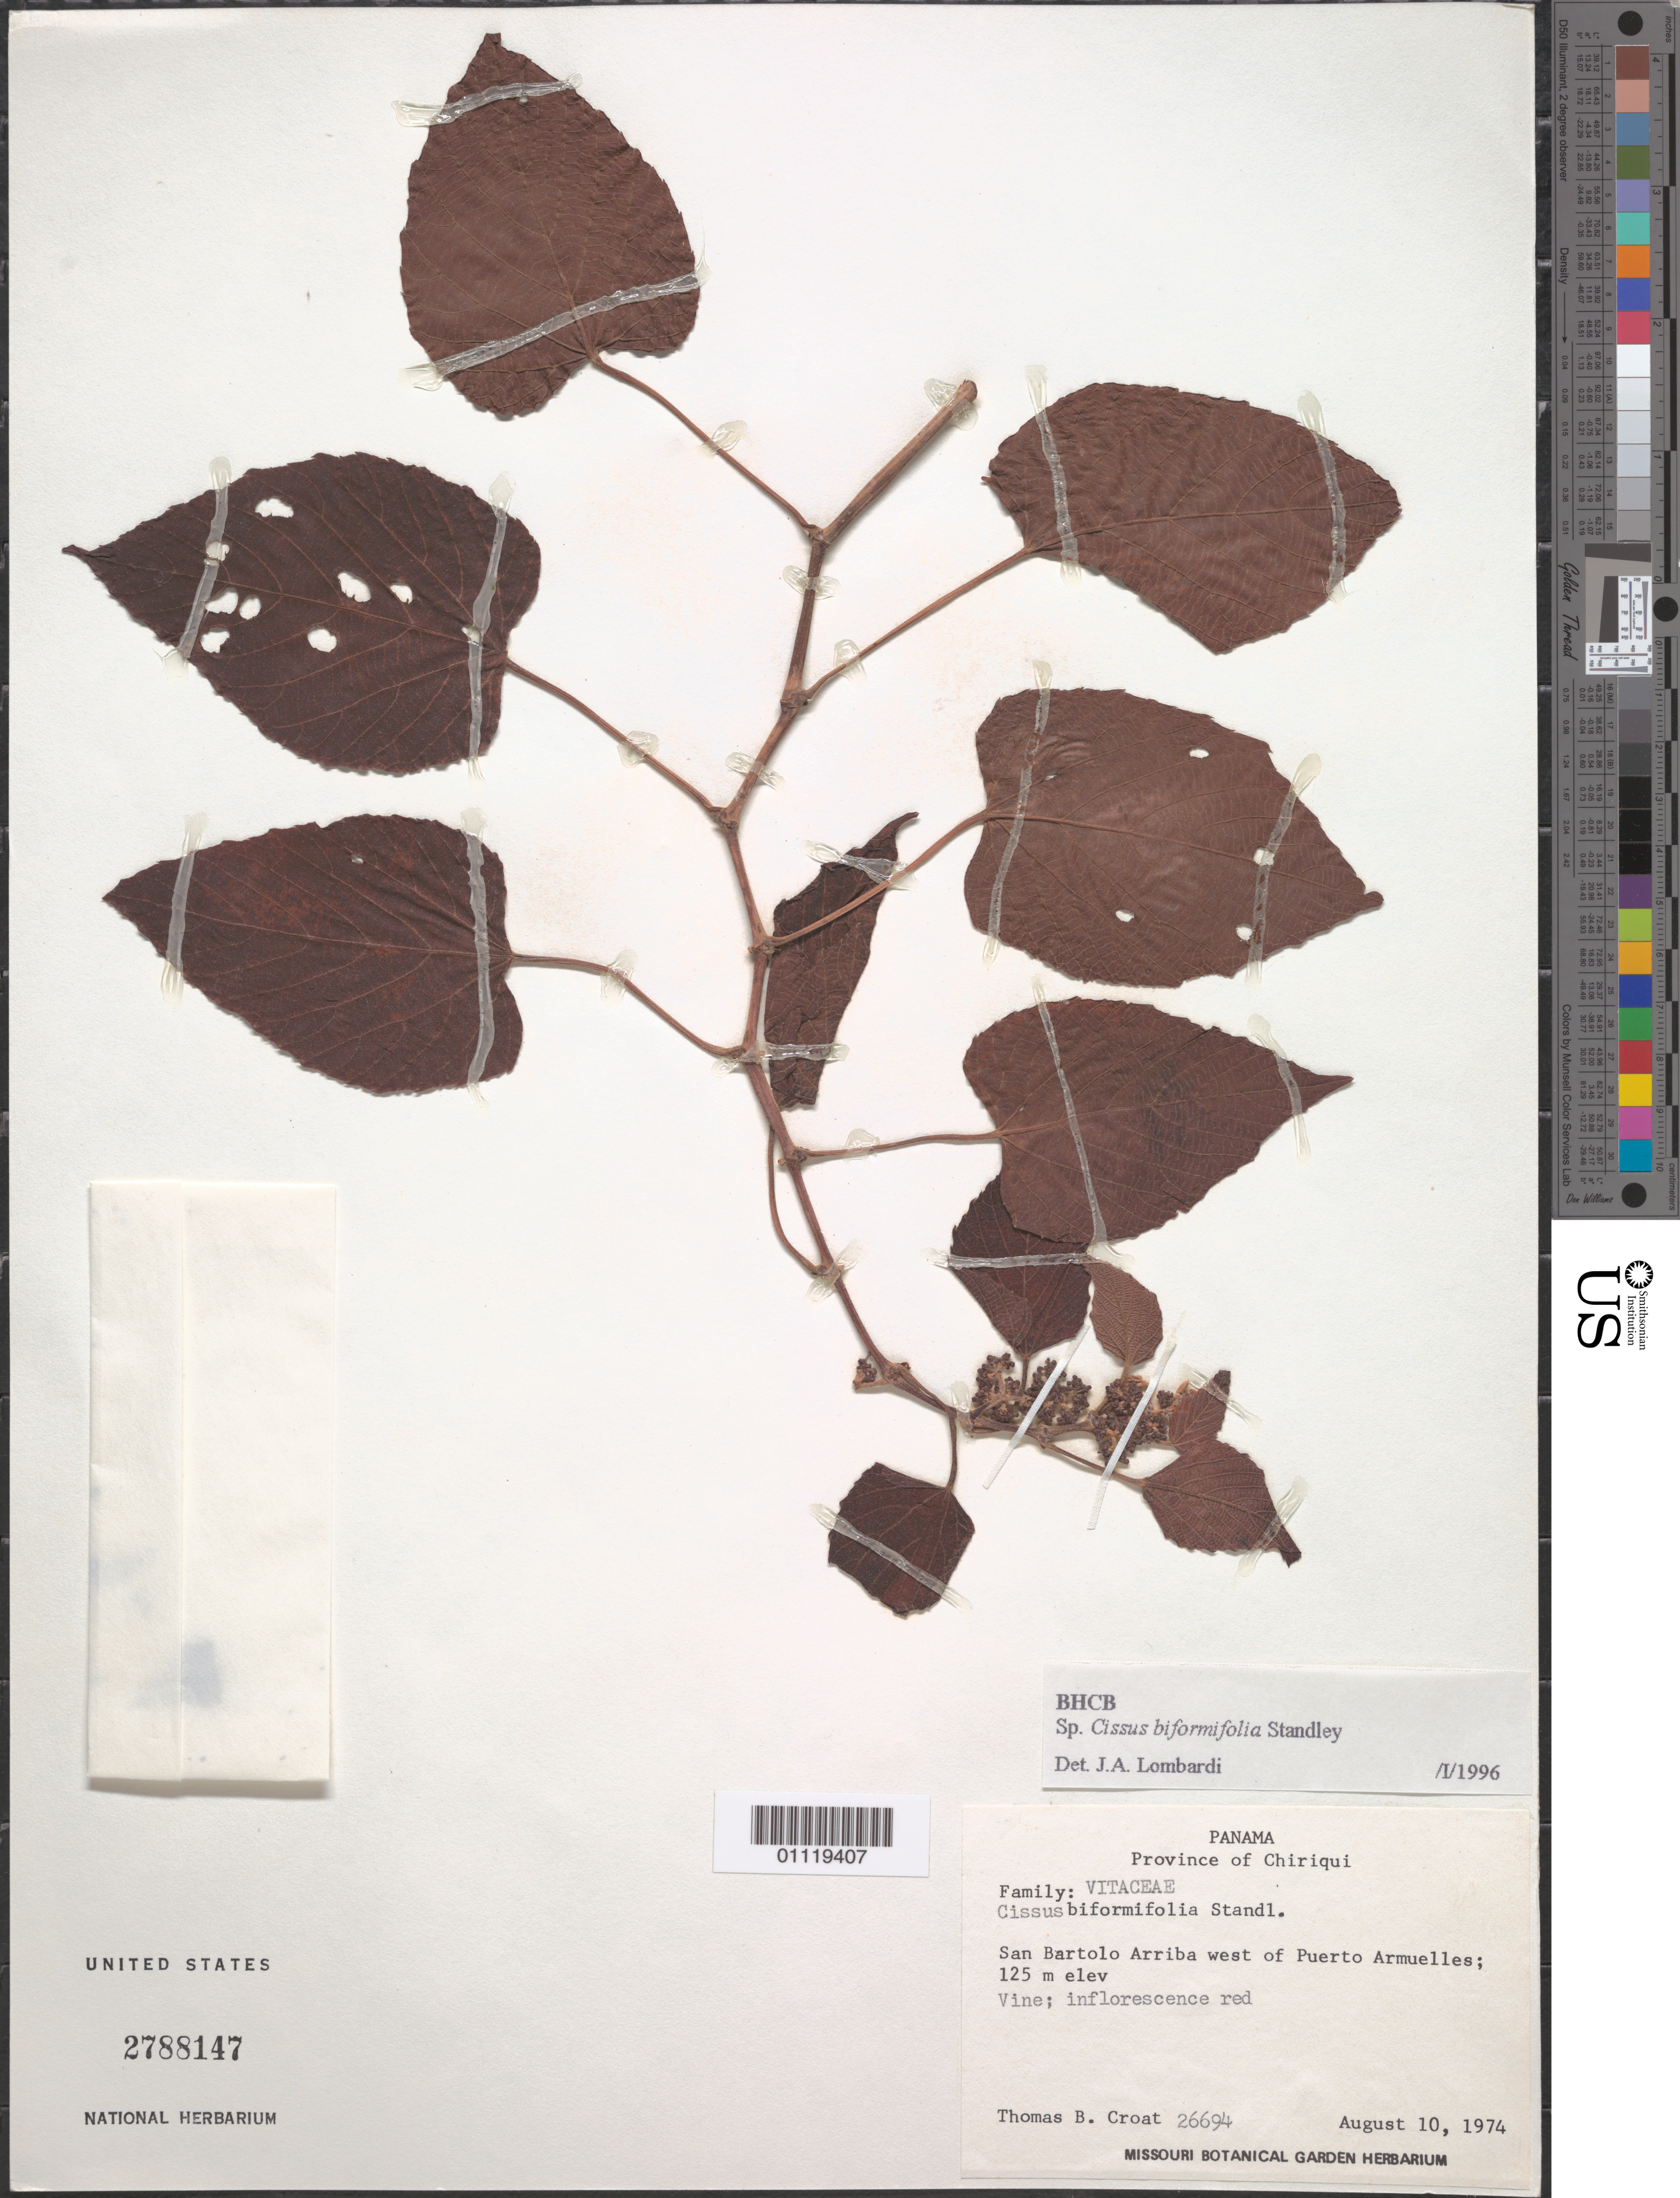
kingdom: Plantae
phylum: Tracheophyta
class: Magnoliopsida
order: Vitales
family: Vitaceae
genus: Cissus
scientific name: Cissus biformifolia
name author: Standl.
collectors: T. B. Croat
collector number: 26694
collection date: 1974-08-10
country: Panama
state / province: Chiriquí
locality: San Bartolo Arriba W of Puerto Armuelles.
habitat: Vine.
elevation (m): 125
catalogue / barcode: US 2788147